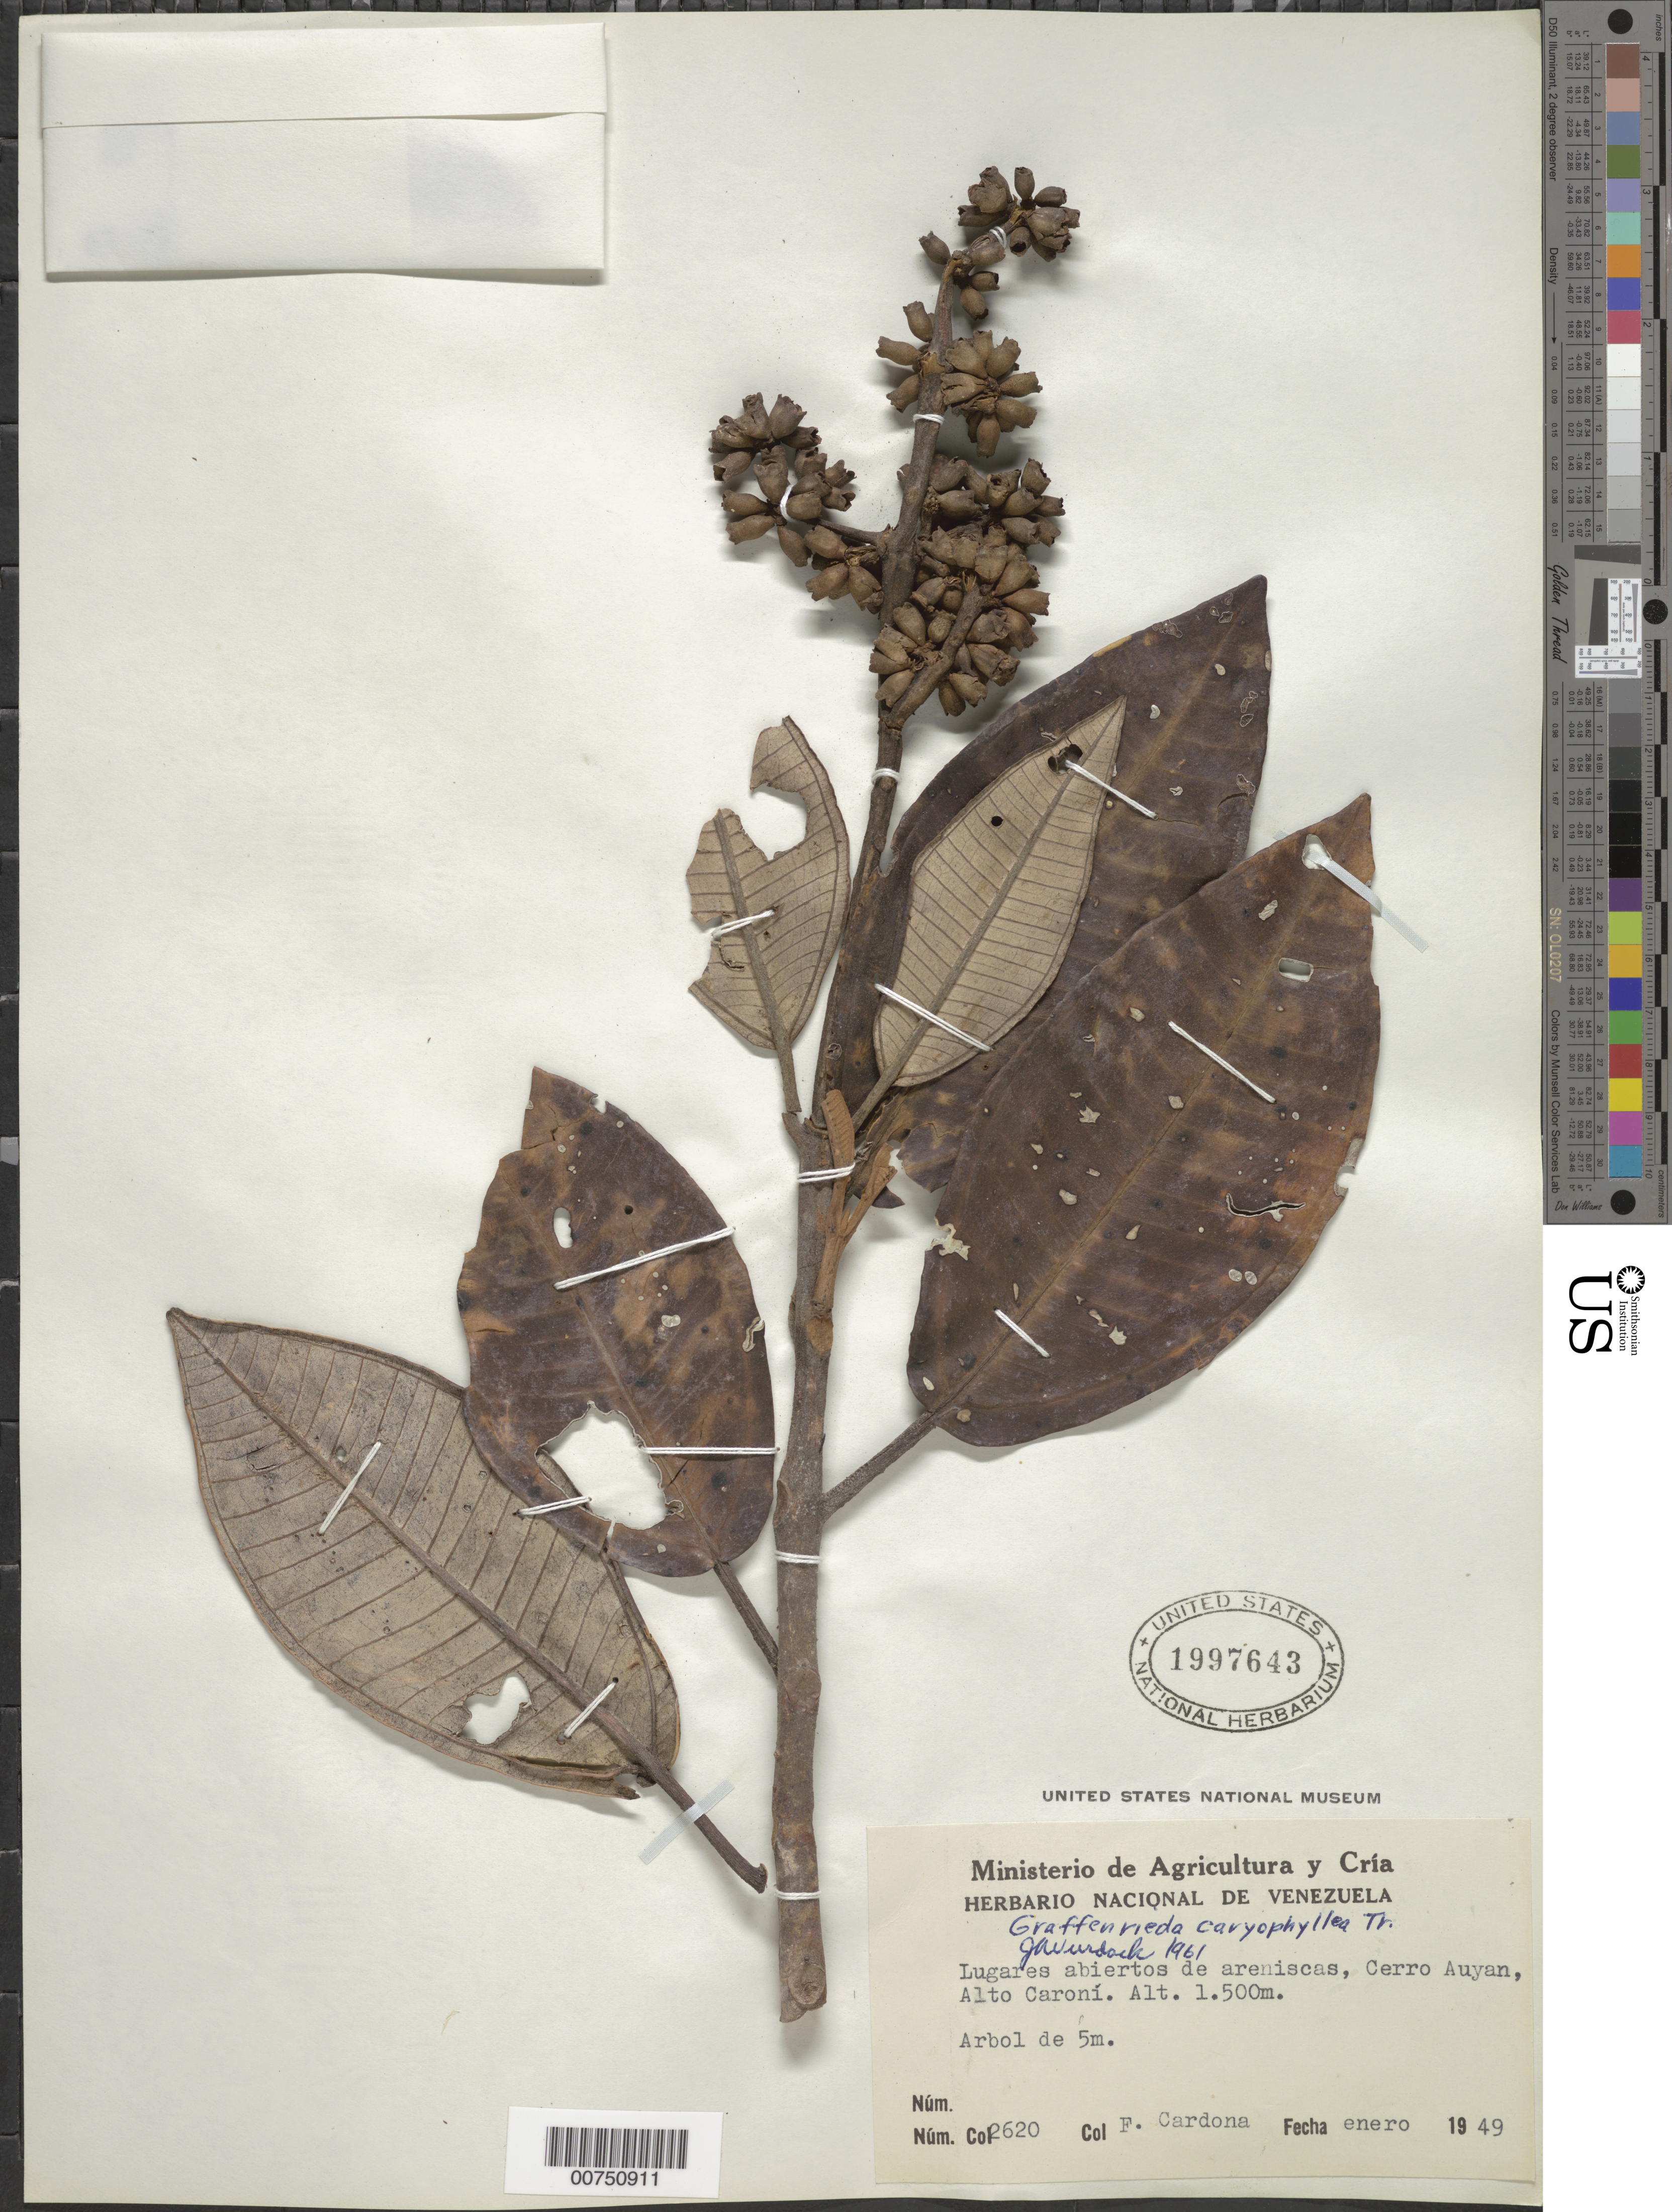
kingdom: Plantae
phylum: Tracheophyta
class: Magnoliopsida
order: Myrtales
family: Melastomataceae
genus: Graffenrieda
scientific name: Graffenrieda caryophyllea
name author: Triana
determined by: Wurdack, John J., (US), US (UNITED STATES)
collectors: F. Cardona Puig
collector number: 2620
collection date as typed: Jan-49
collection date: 1949-01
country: Venezuela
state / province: Bolívar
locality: Cerro Auyantepuí, Alto Río Caroní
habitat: Open places on standstone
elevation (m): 1500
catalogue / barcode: US 1997643